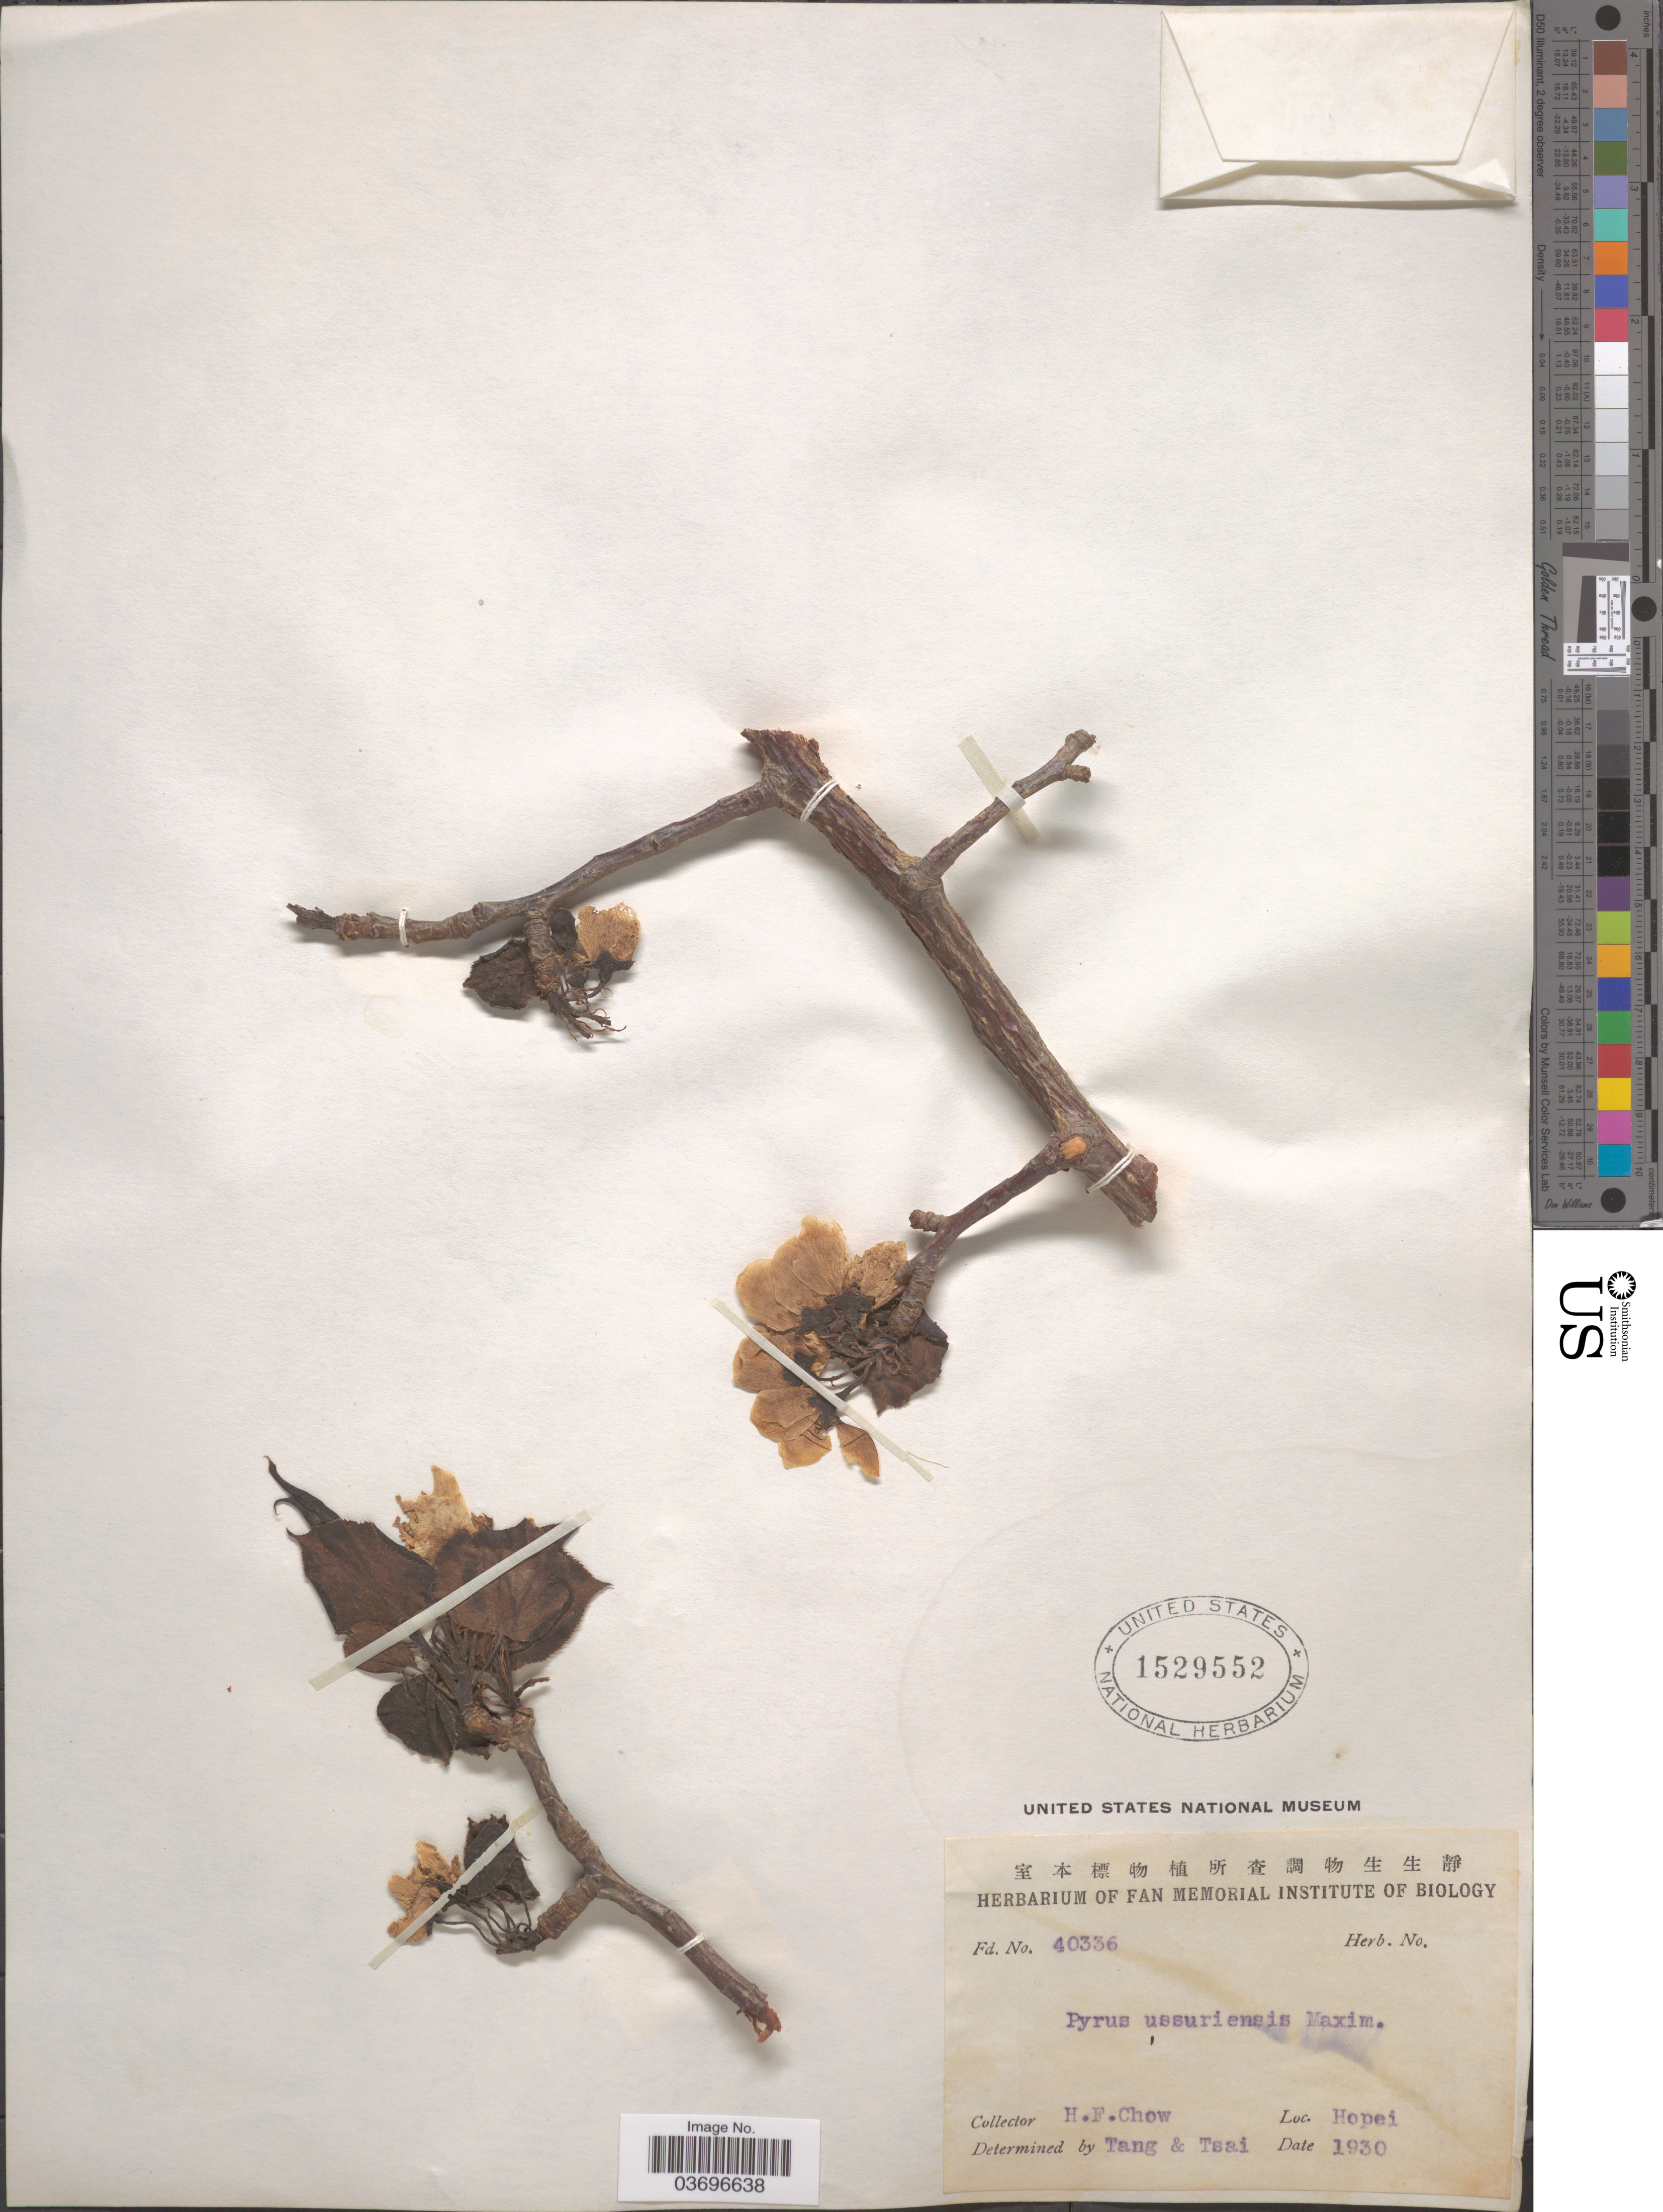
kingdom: Plantae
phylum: Tracheophyta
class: Magnoliopsida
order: Rosales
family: Rosaceae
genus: Pyrus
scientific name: Pyrus ussuriensis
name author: Maxim.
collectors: H. Chow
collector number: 40336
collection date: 1930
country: China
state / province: Hubei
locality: Hopei.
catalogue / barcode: US 1529552